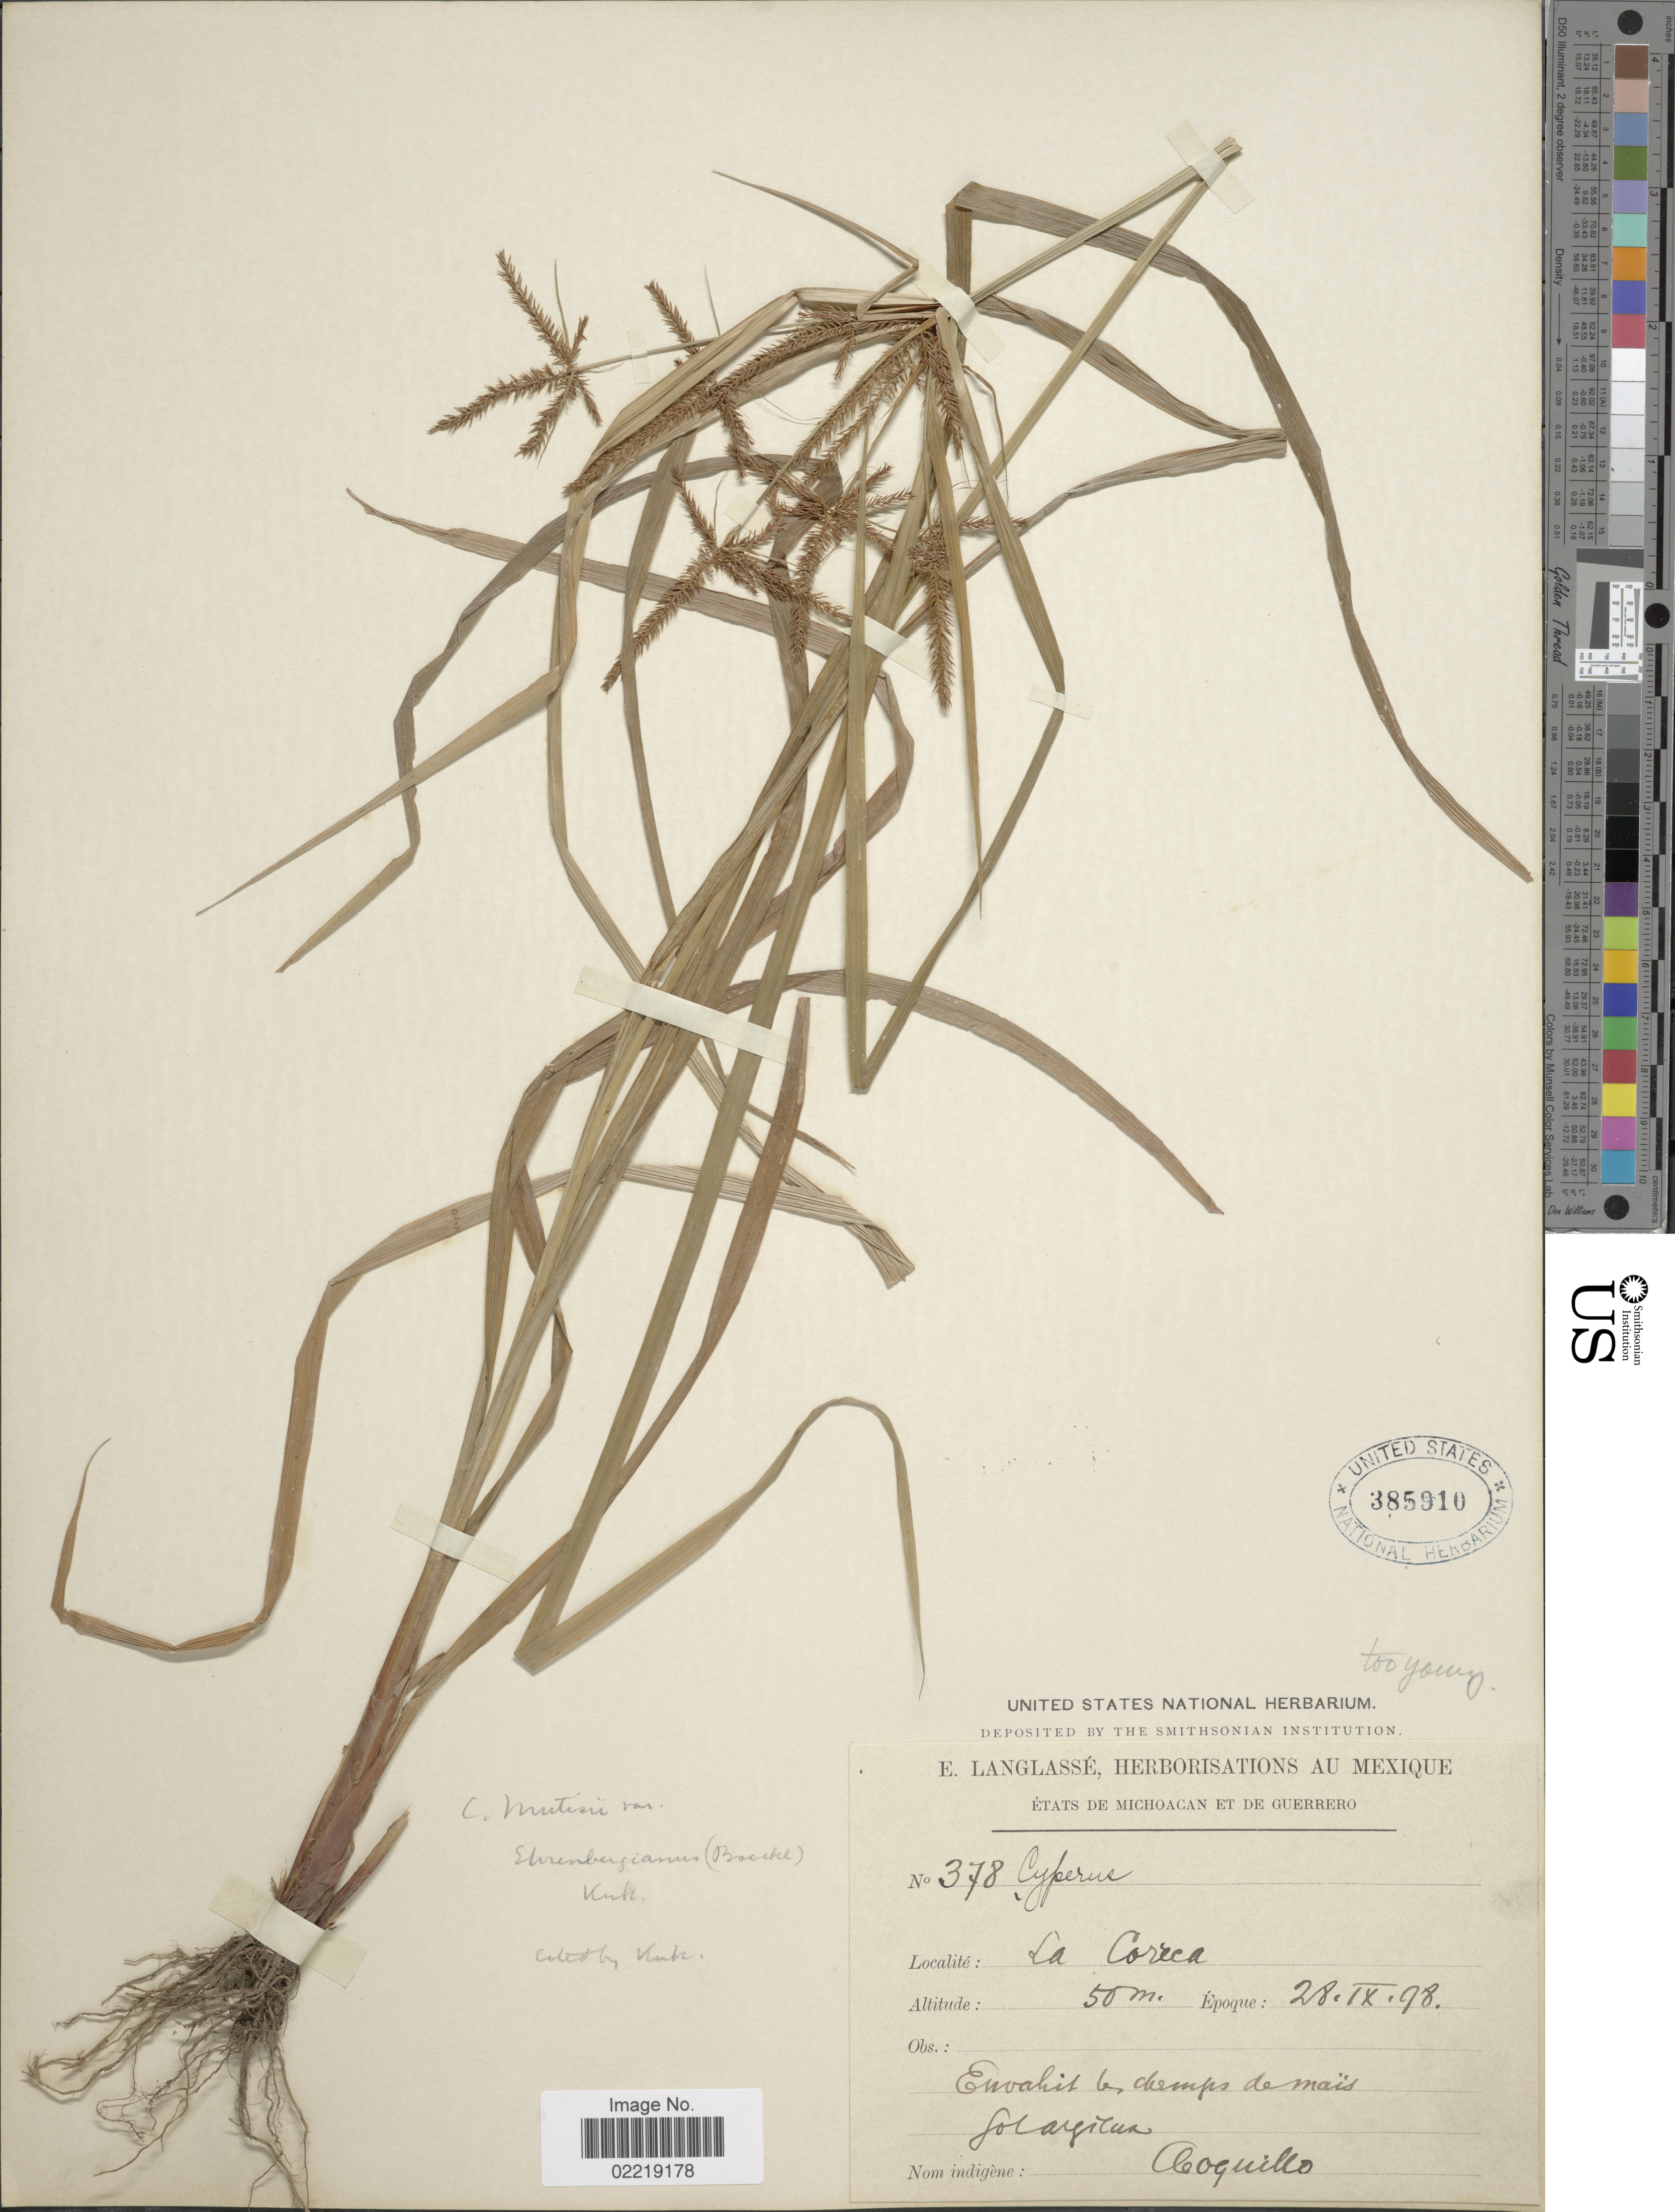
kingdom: Plantae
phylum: Tracheophyta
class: Liliopsida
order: Poales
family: Cyperaceae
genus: Cyperus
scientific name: Cyperus mutisii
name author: (Kunth) Andersson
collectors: E. Langlassé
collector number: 378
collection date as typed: Transcribed d/m/y: 28/9/98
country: Mexico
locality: Etats de Michoacan et de Guerrero, La Coreca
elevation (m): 50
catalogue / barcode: US 385910